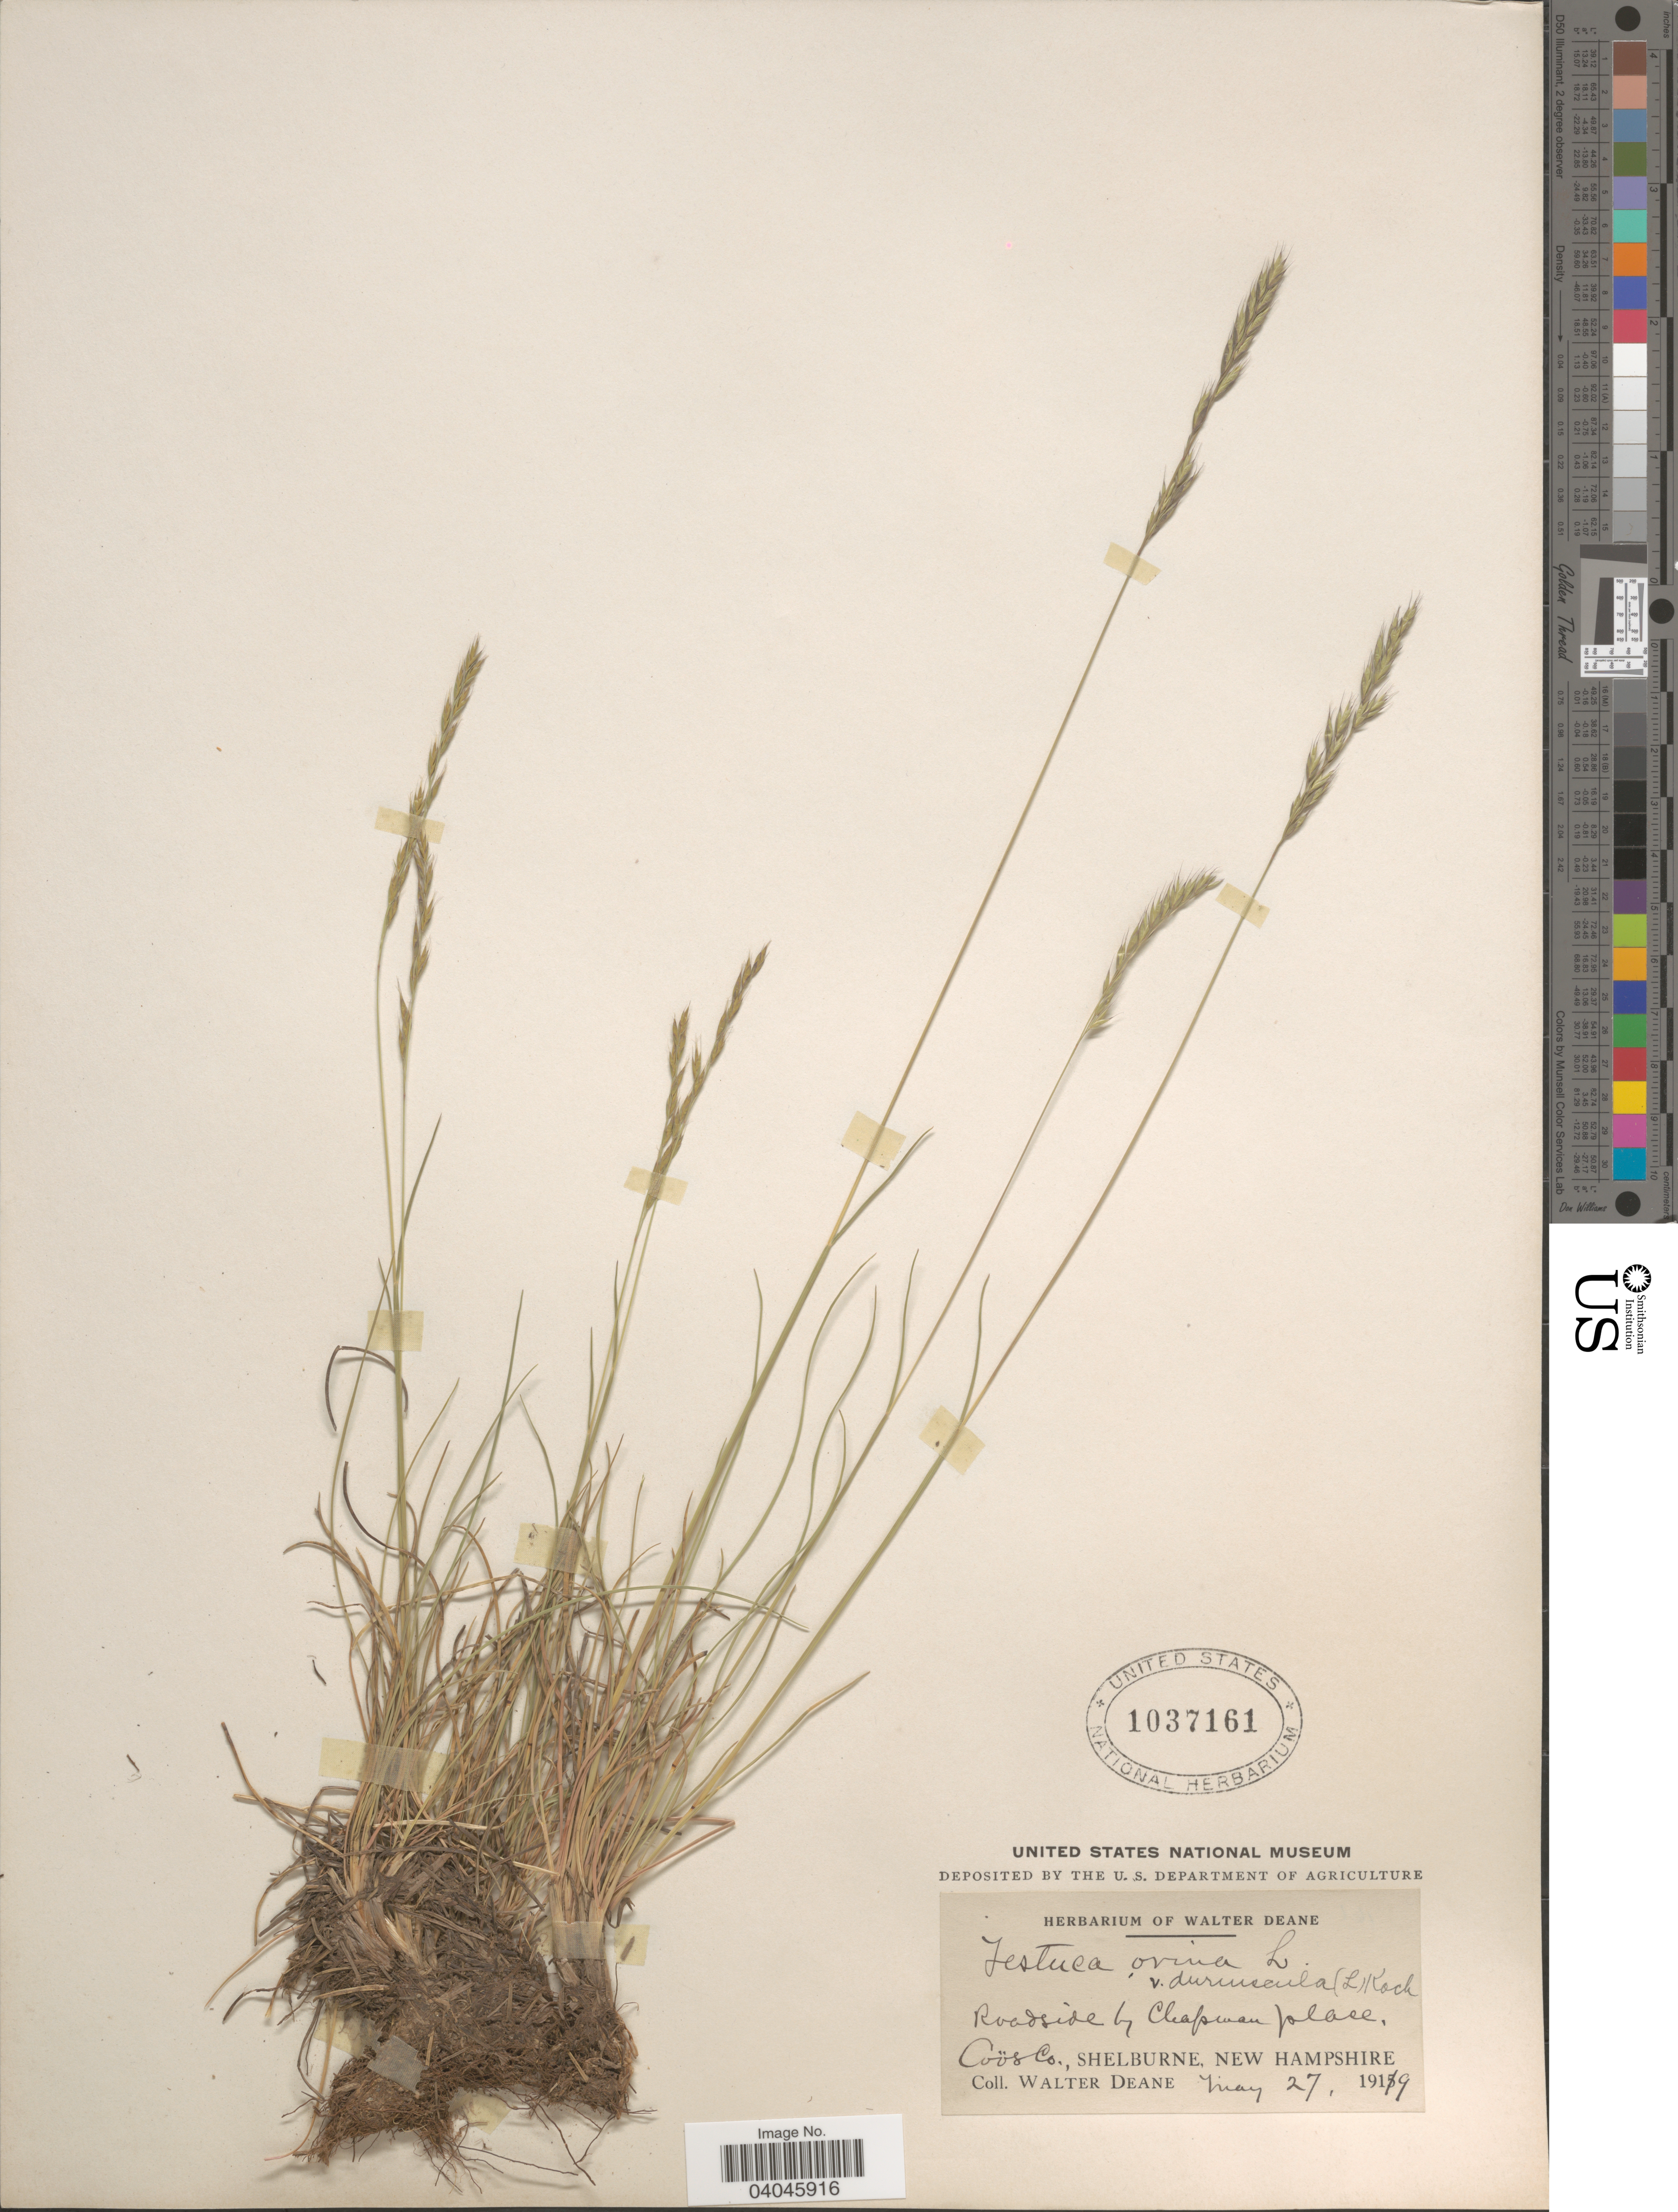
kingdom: Plantae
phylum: Tracheophyta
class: Liliopsida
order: Poales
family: Poaceae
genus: Festuca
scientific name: Festuca rubra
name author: L.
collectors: W. Deane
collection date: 1919-05-27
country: United States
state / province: New Hampshire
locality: Roadside by Chapman place. Coös Co., Shelburne.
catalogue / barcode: US 1037161